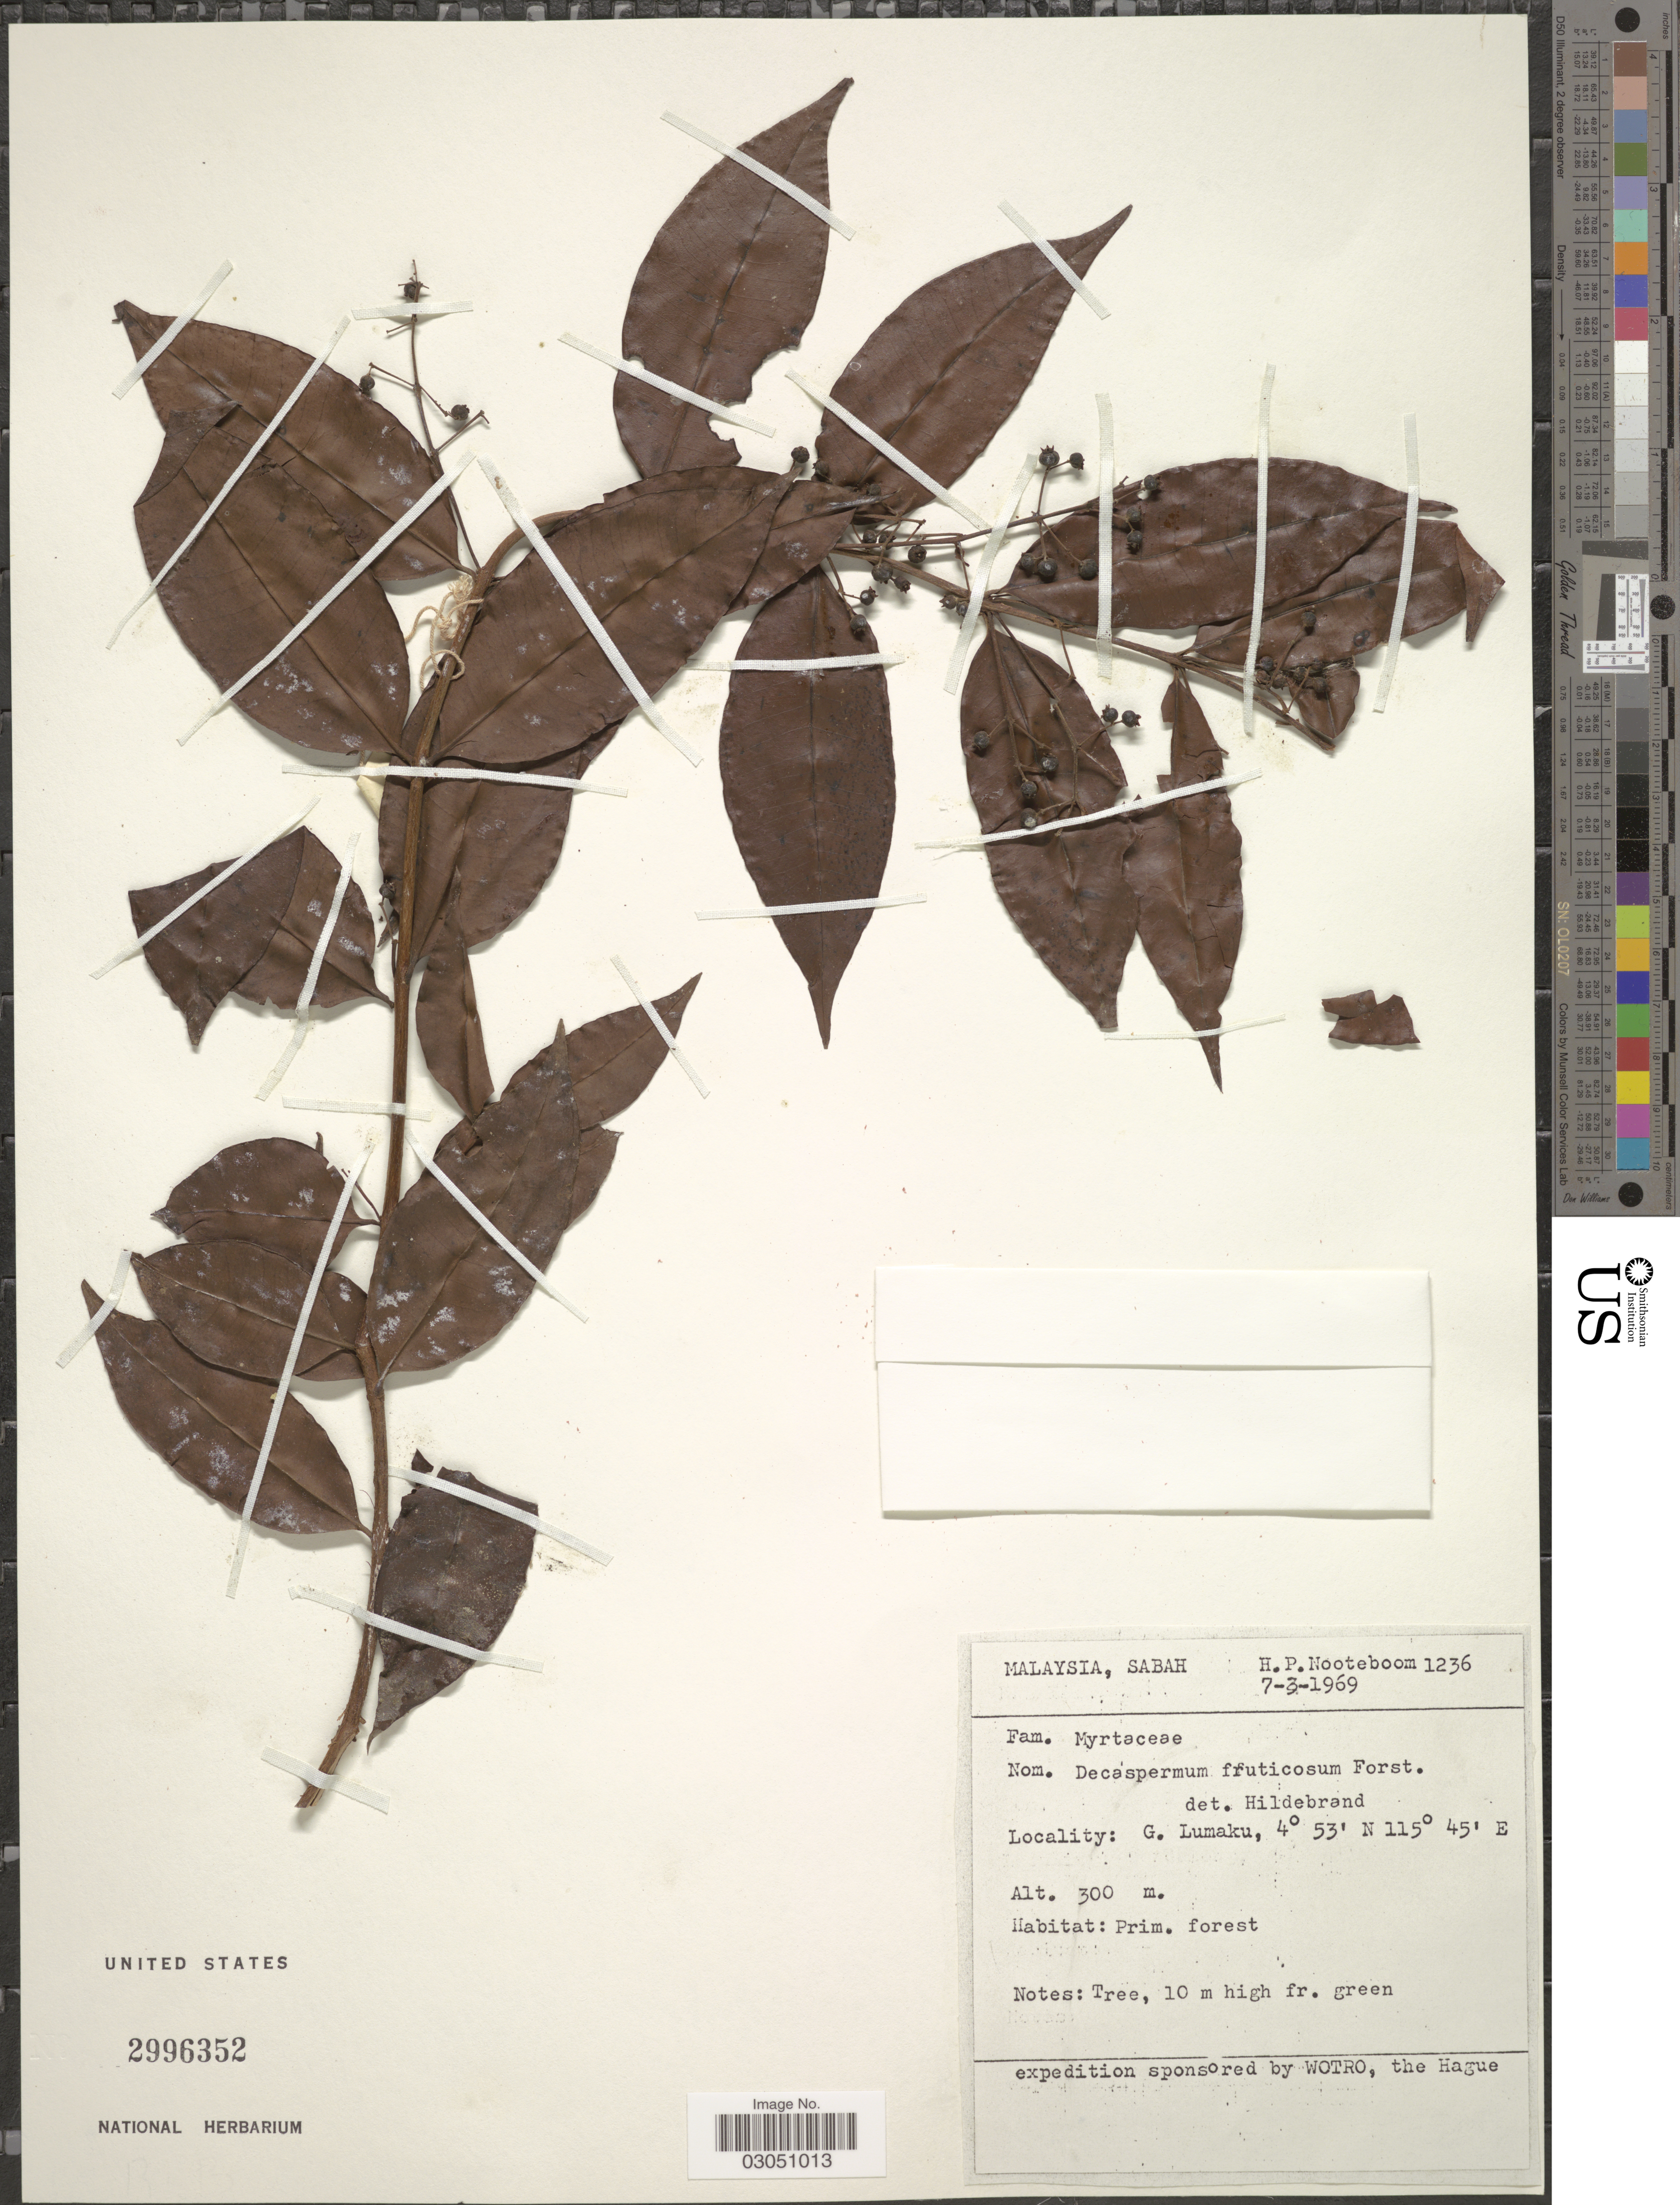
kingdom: Plantae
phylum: Tracheophyta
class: Magnoliopsida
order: Myrtales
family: Myrtaceae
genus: Decaspermum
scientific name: Decaspermum fruticosum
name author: J.R. Forst. & G. Forst.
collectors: H. P. Nooteboom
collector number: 1236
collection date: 1969-03-07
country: Malaysia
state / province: Sabah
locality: G. Lumaku.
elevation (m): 300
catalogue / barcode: US 2996352